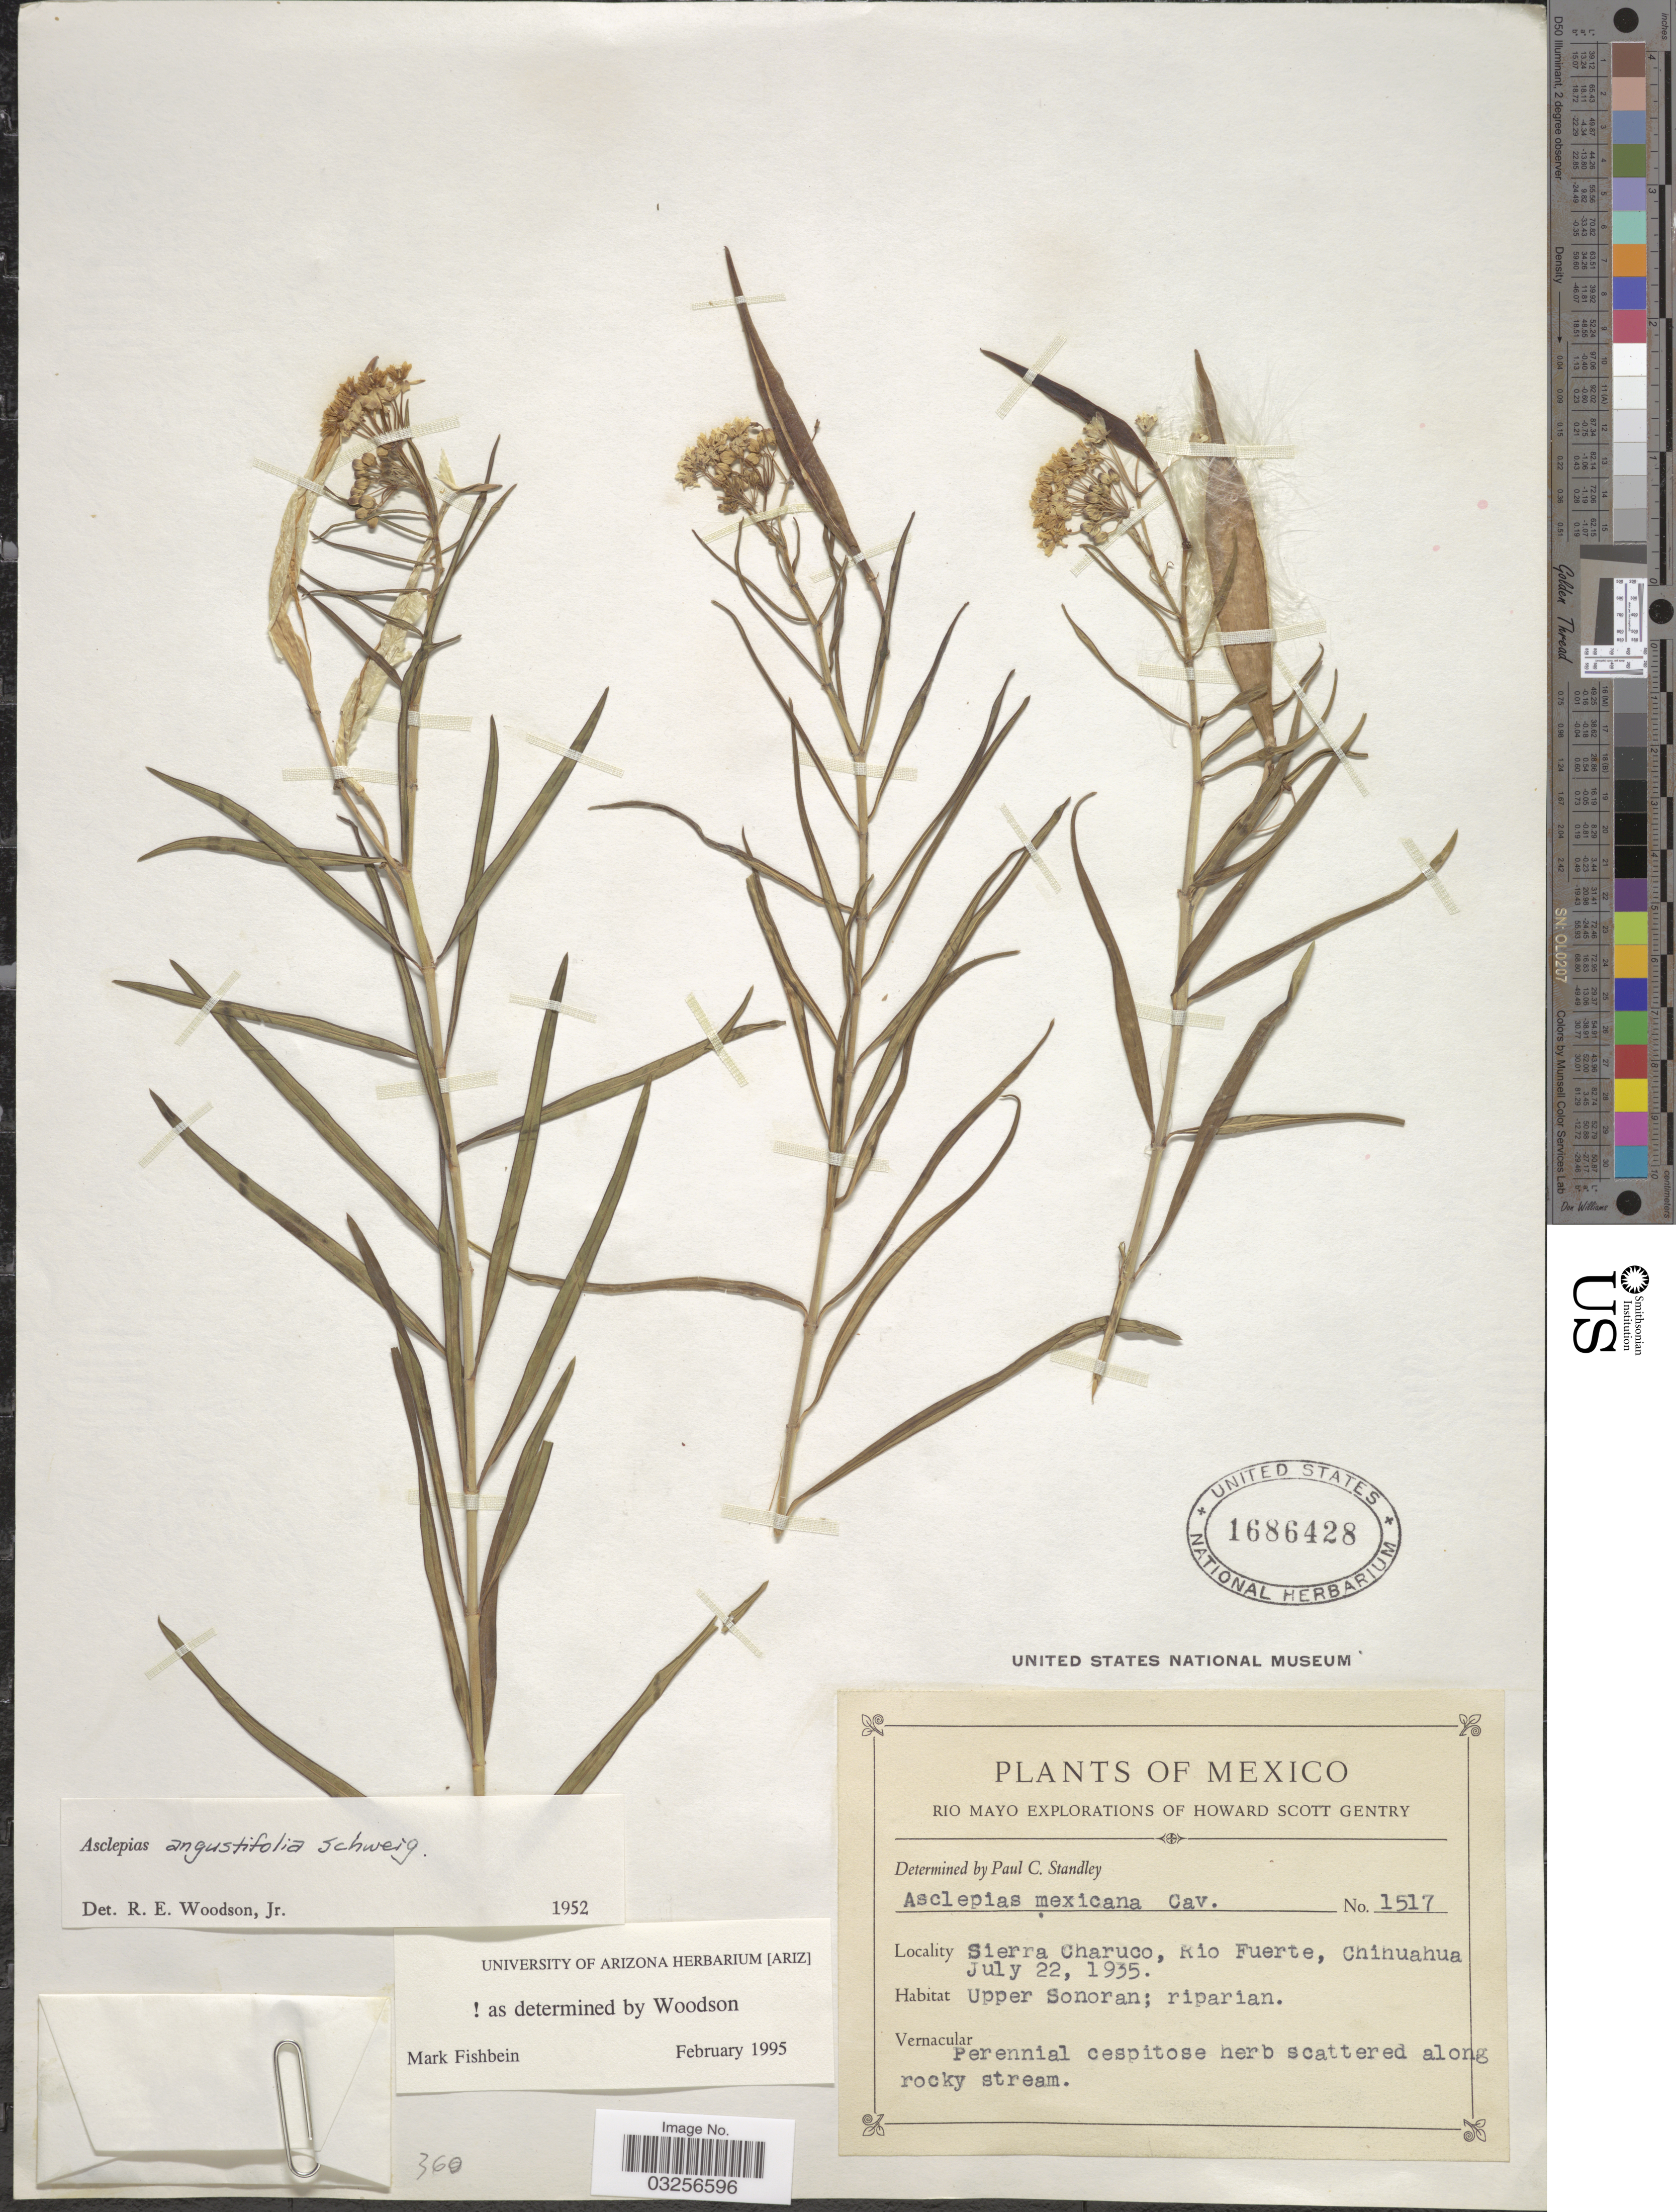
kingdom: Plantae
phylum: Tracheophyta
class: Magnoliopsida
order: Gentianales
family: Apocynaceae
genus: Asclepias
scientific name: Asclepias angustifolia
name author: Schweigg.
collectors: H. S. Gentry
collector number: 1517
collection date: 1935-07-22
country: Mexico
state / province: Chihuahua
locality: Rio Mayo. Sierra Charuco, Rio Fuerte, Upper Sonoran.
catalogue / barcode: US 1686428